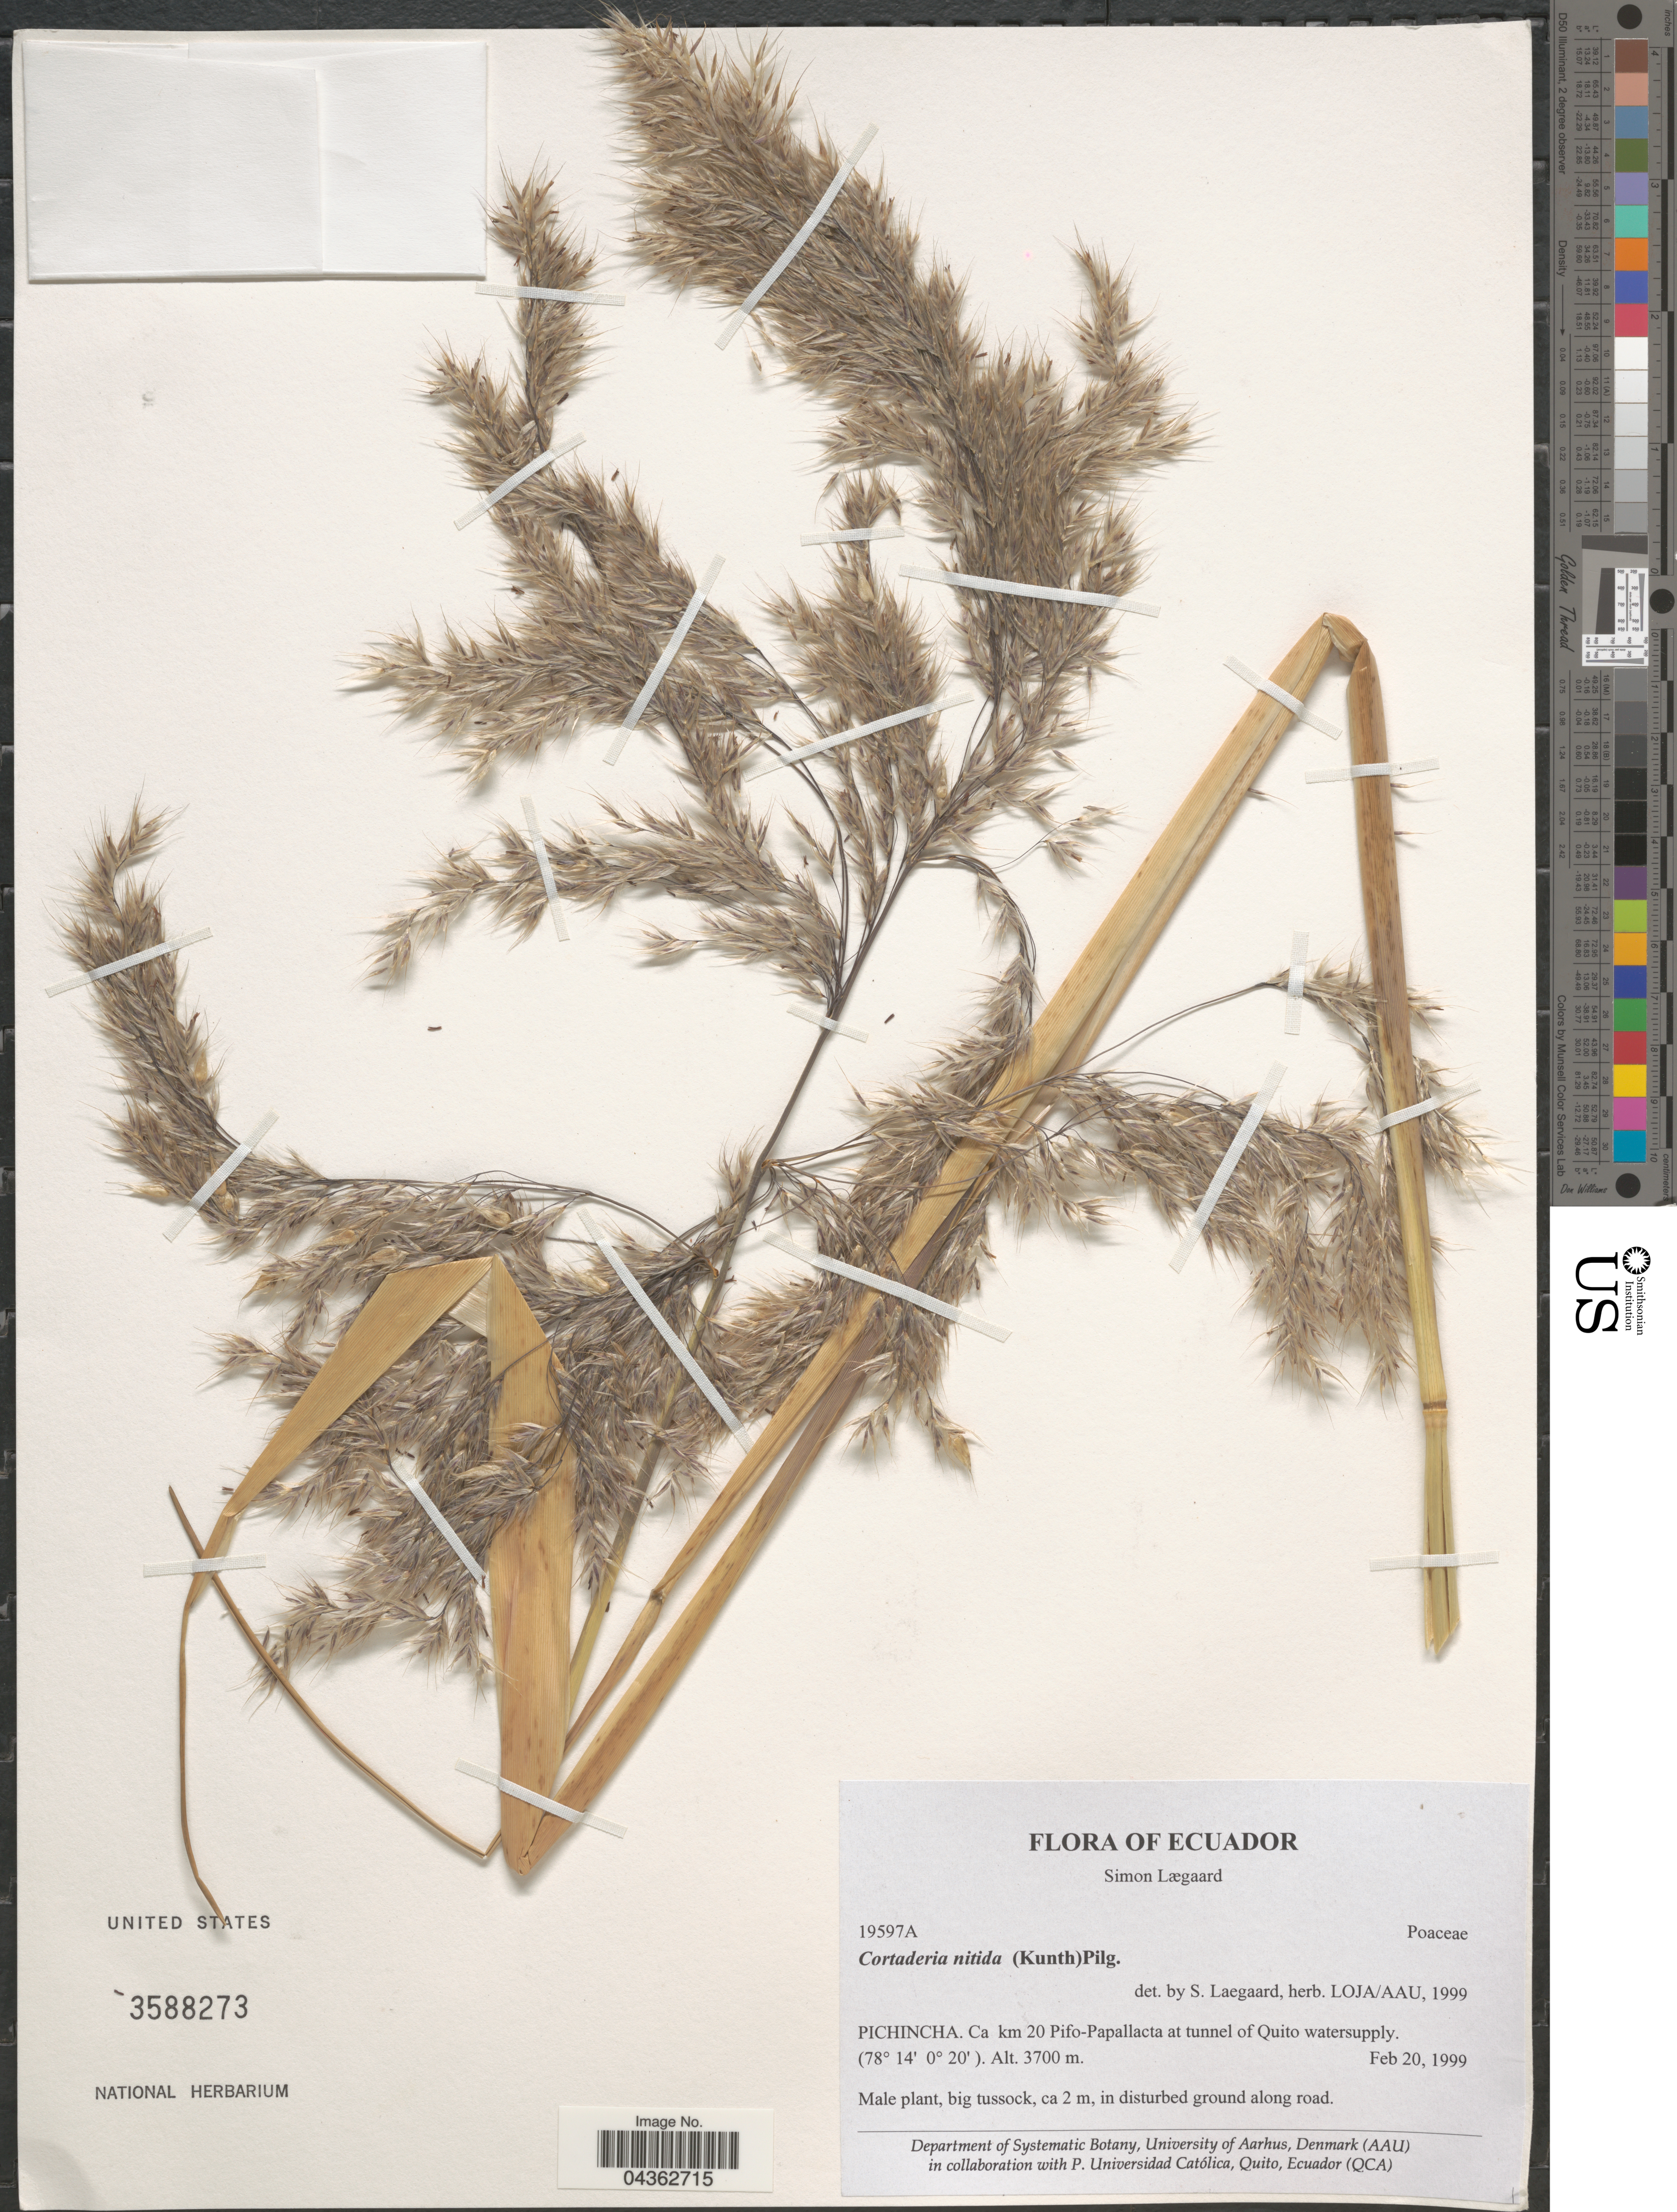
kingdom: Plantae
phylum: Tracheophyta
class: Liliopsida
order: Poales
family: Poaceae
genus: Cortaderia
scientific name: Cortaderia nitida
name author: (Kunth) Pilg.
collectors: S. Lægaard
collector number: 19597A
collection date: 1999-02-20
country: Ecuador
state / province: Pichincha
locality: Ca km 20 Pifo-Papallacta at tunnel of Quito watersupply.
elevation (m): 3700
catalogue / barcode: US 3588273